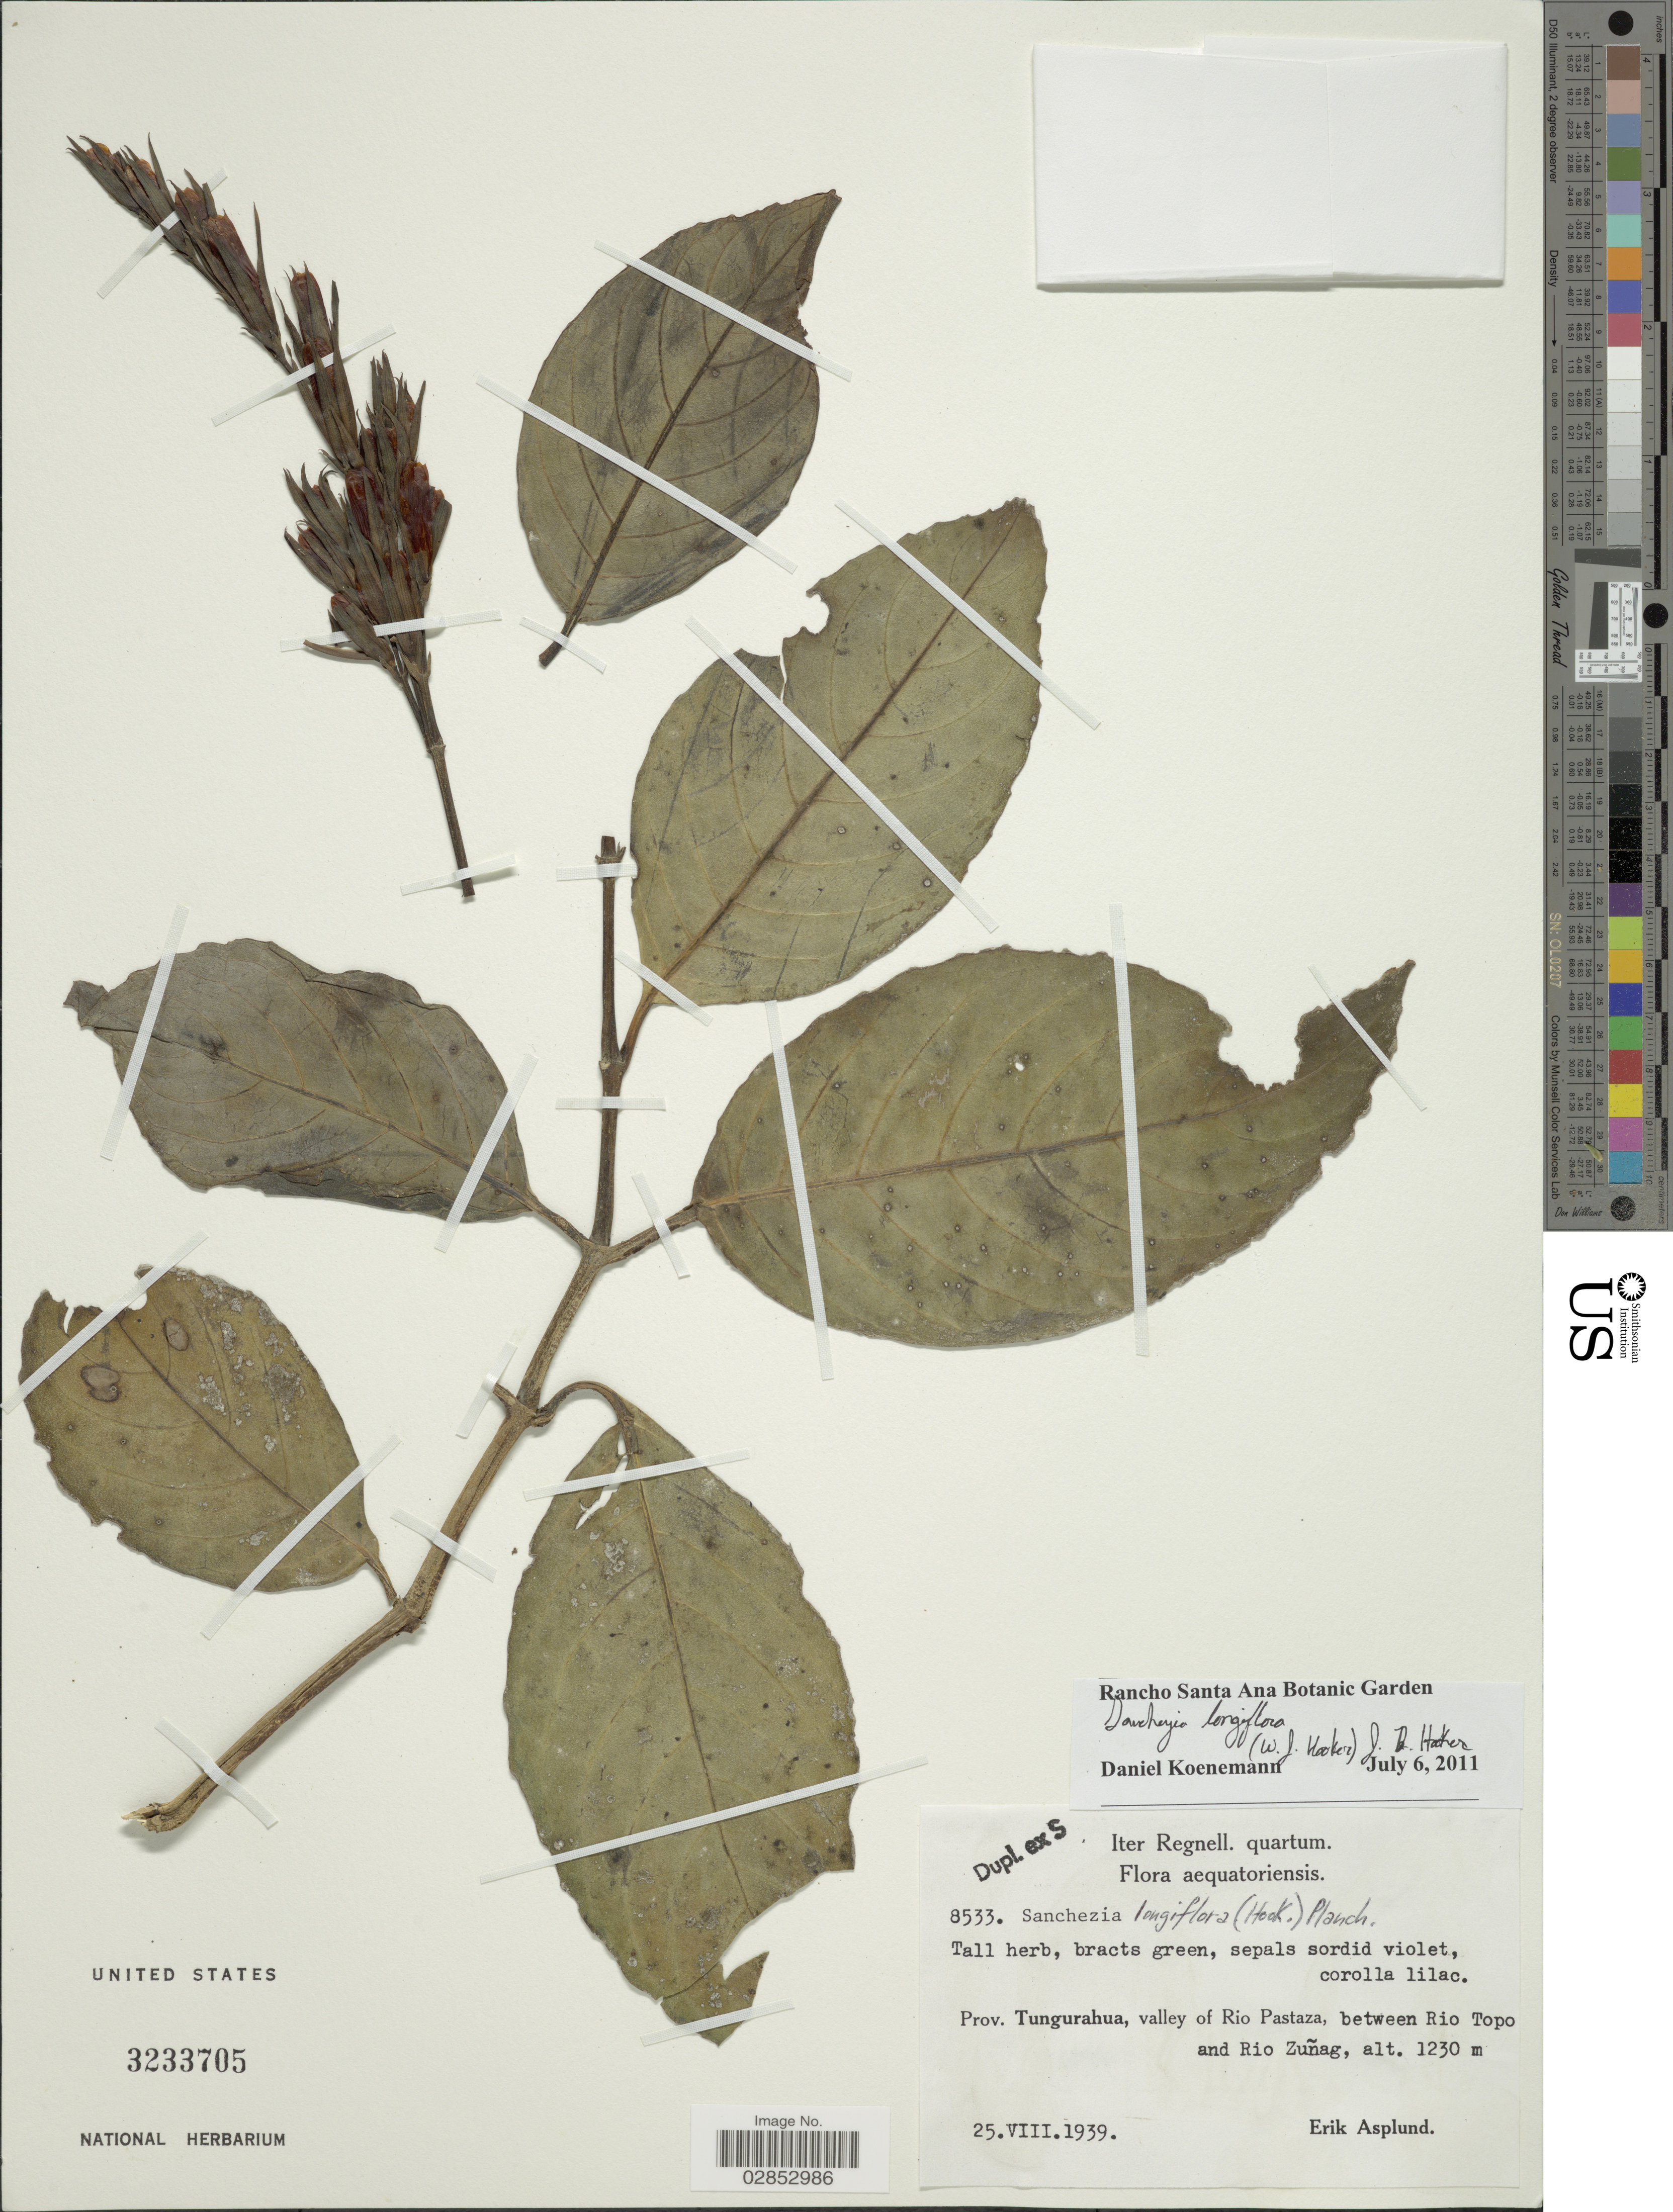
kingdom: Plantae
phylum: Tracheophyta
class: Magnoliopsida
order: Lamiales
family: Acanthaceae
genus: Sanchezia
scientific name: Sanchezia longiflora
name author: (Hook. f.) Hook. f. ex Planch.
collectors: E. Asplund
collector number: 8533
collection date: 1939-08-25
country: Ecuador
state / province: Tungurahua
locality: Valley of Rio Pastaza, between Rio Topo and Rio Zuñag.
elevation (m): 1230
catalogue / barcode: US 3233705